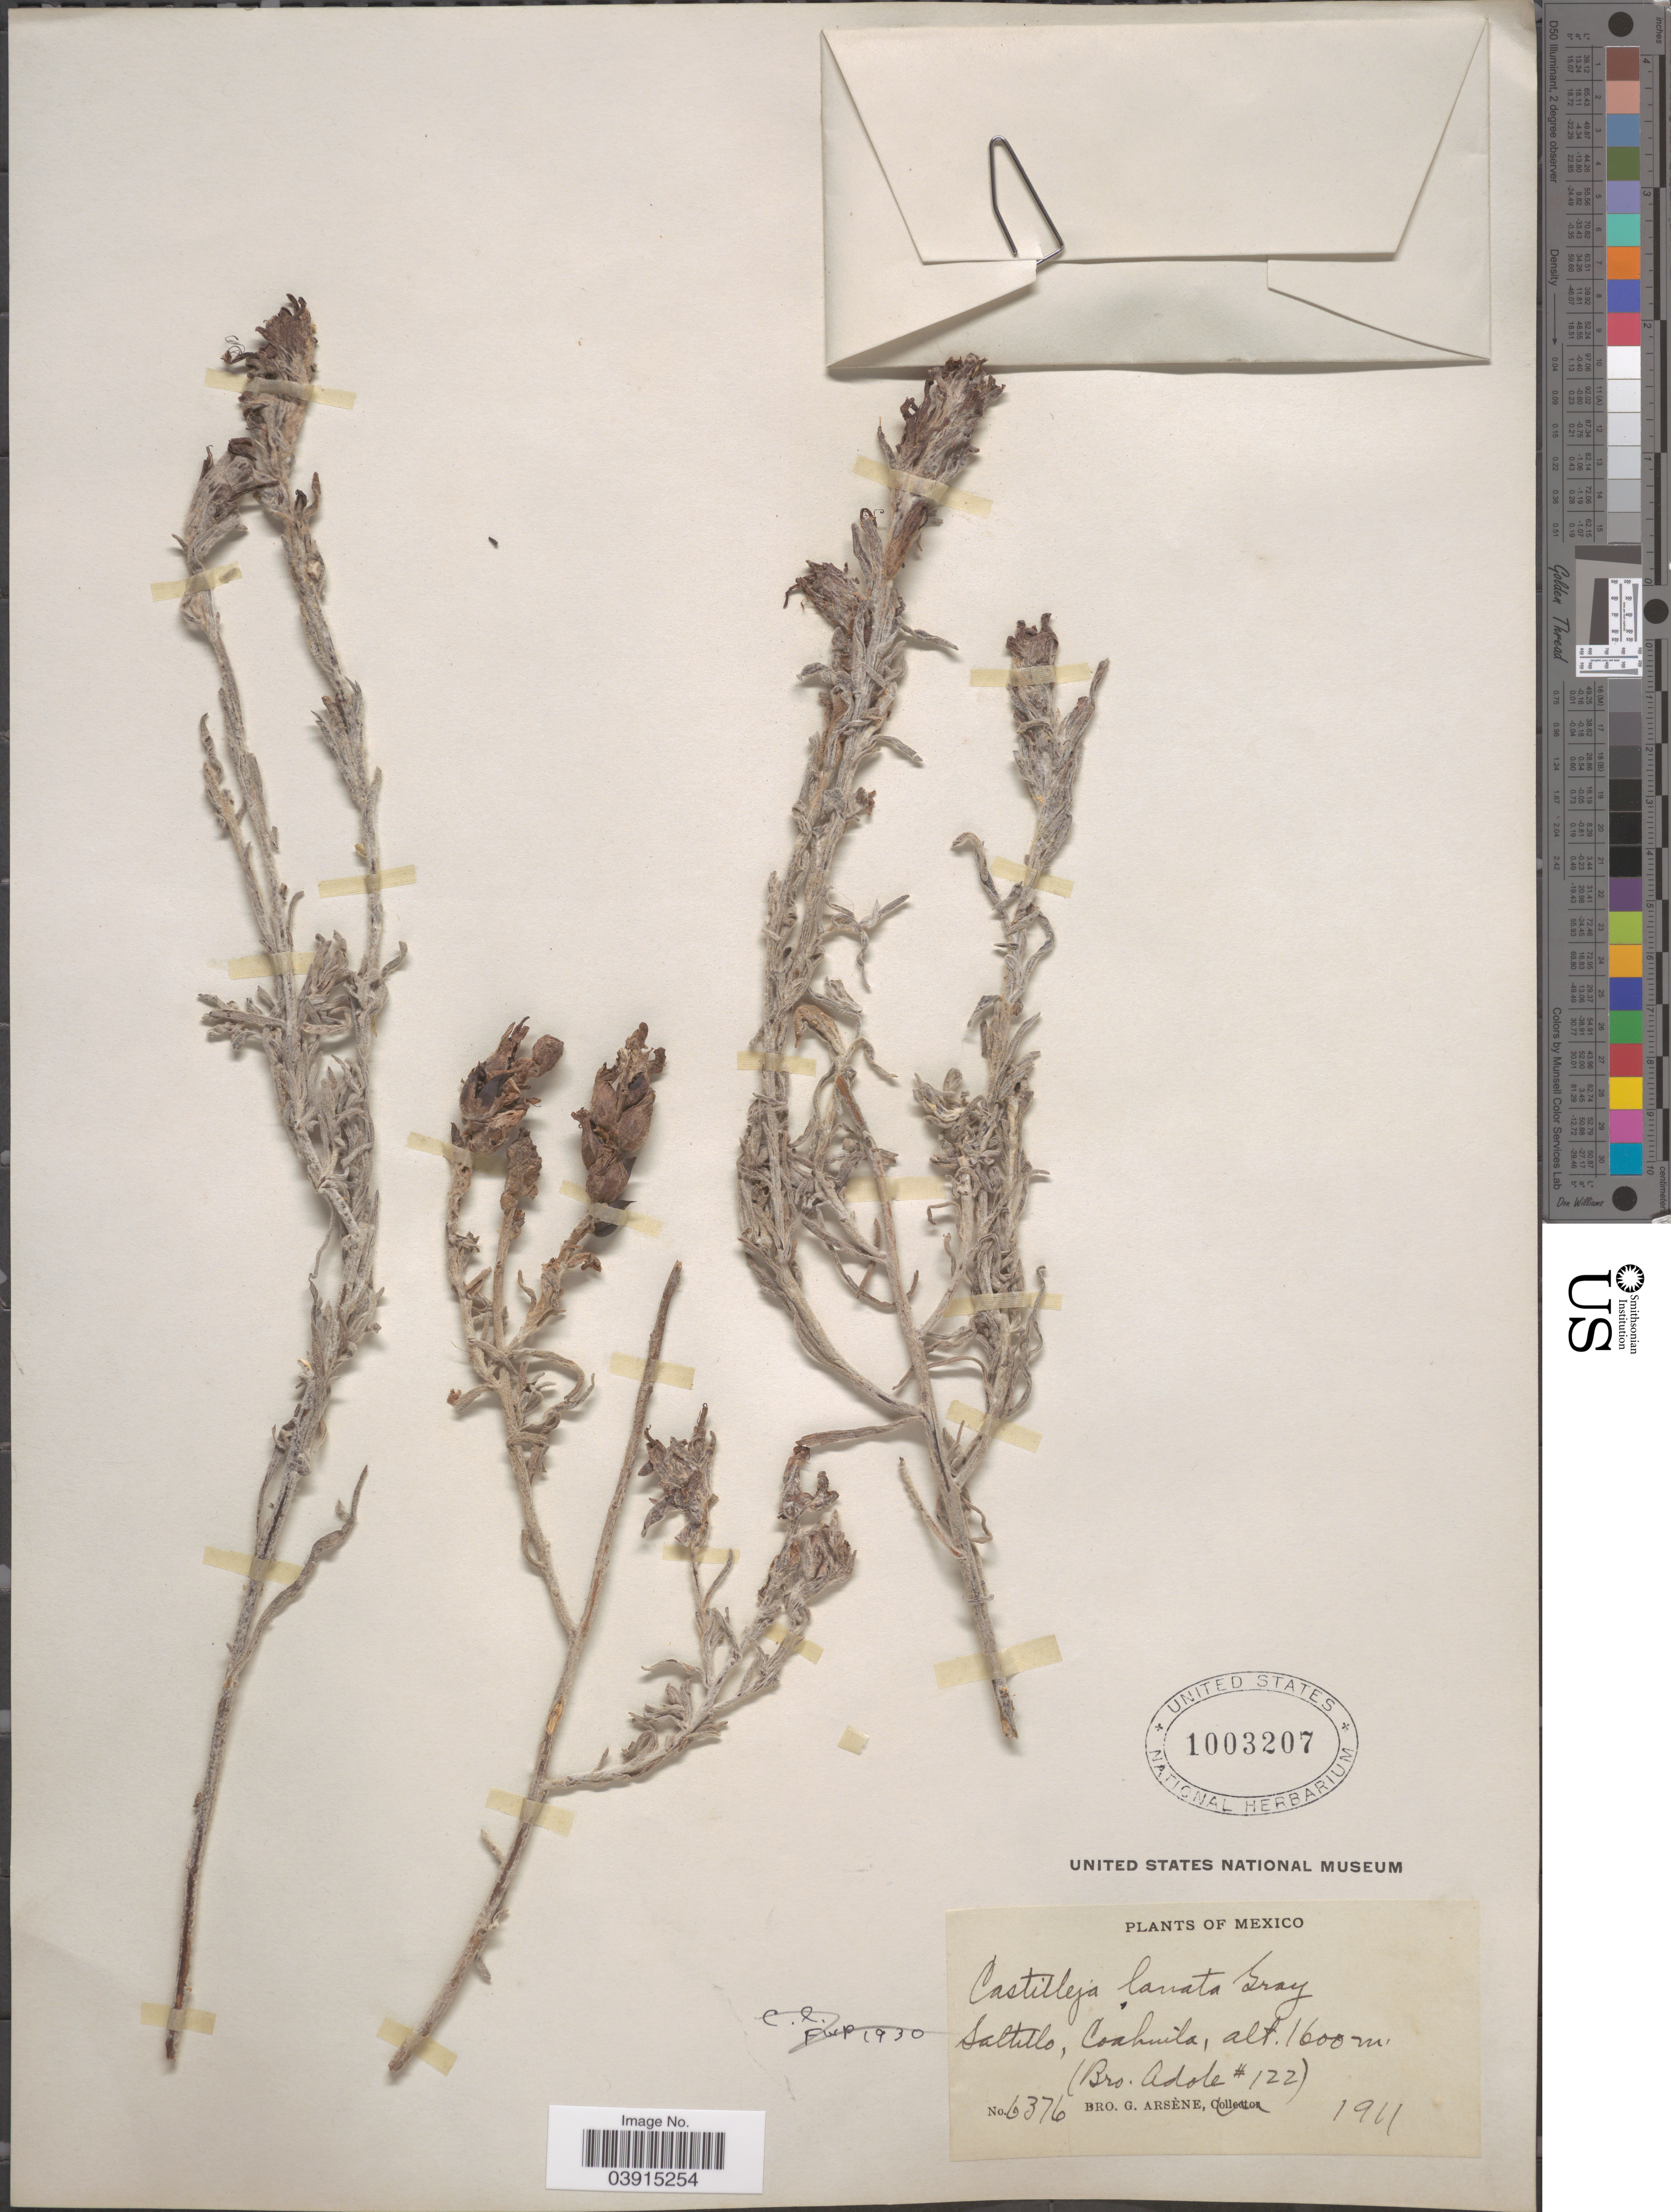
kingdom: Plantae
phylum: Tracheophyta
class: Magnoliopsida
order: Lamiales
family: Orobanchaceae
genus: Castilleja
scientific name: Castilleja lanata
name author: A. Gray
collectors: Bro. G. Arsène & Bro. Adole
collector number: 6376/122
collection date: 1911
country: Mexico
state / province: Coahuila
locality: Saltillo.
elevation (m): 1600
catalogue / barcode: US 1003207